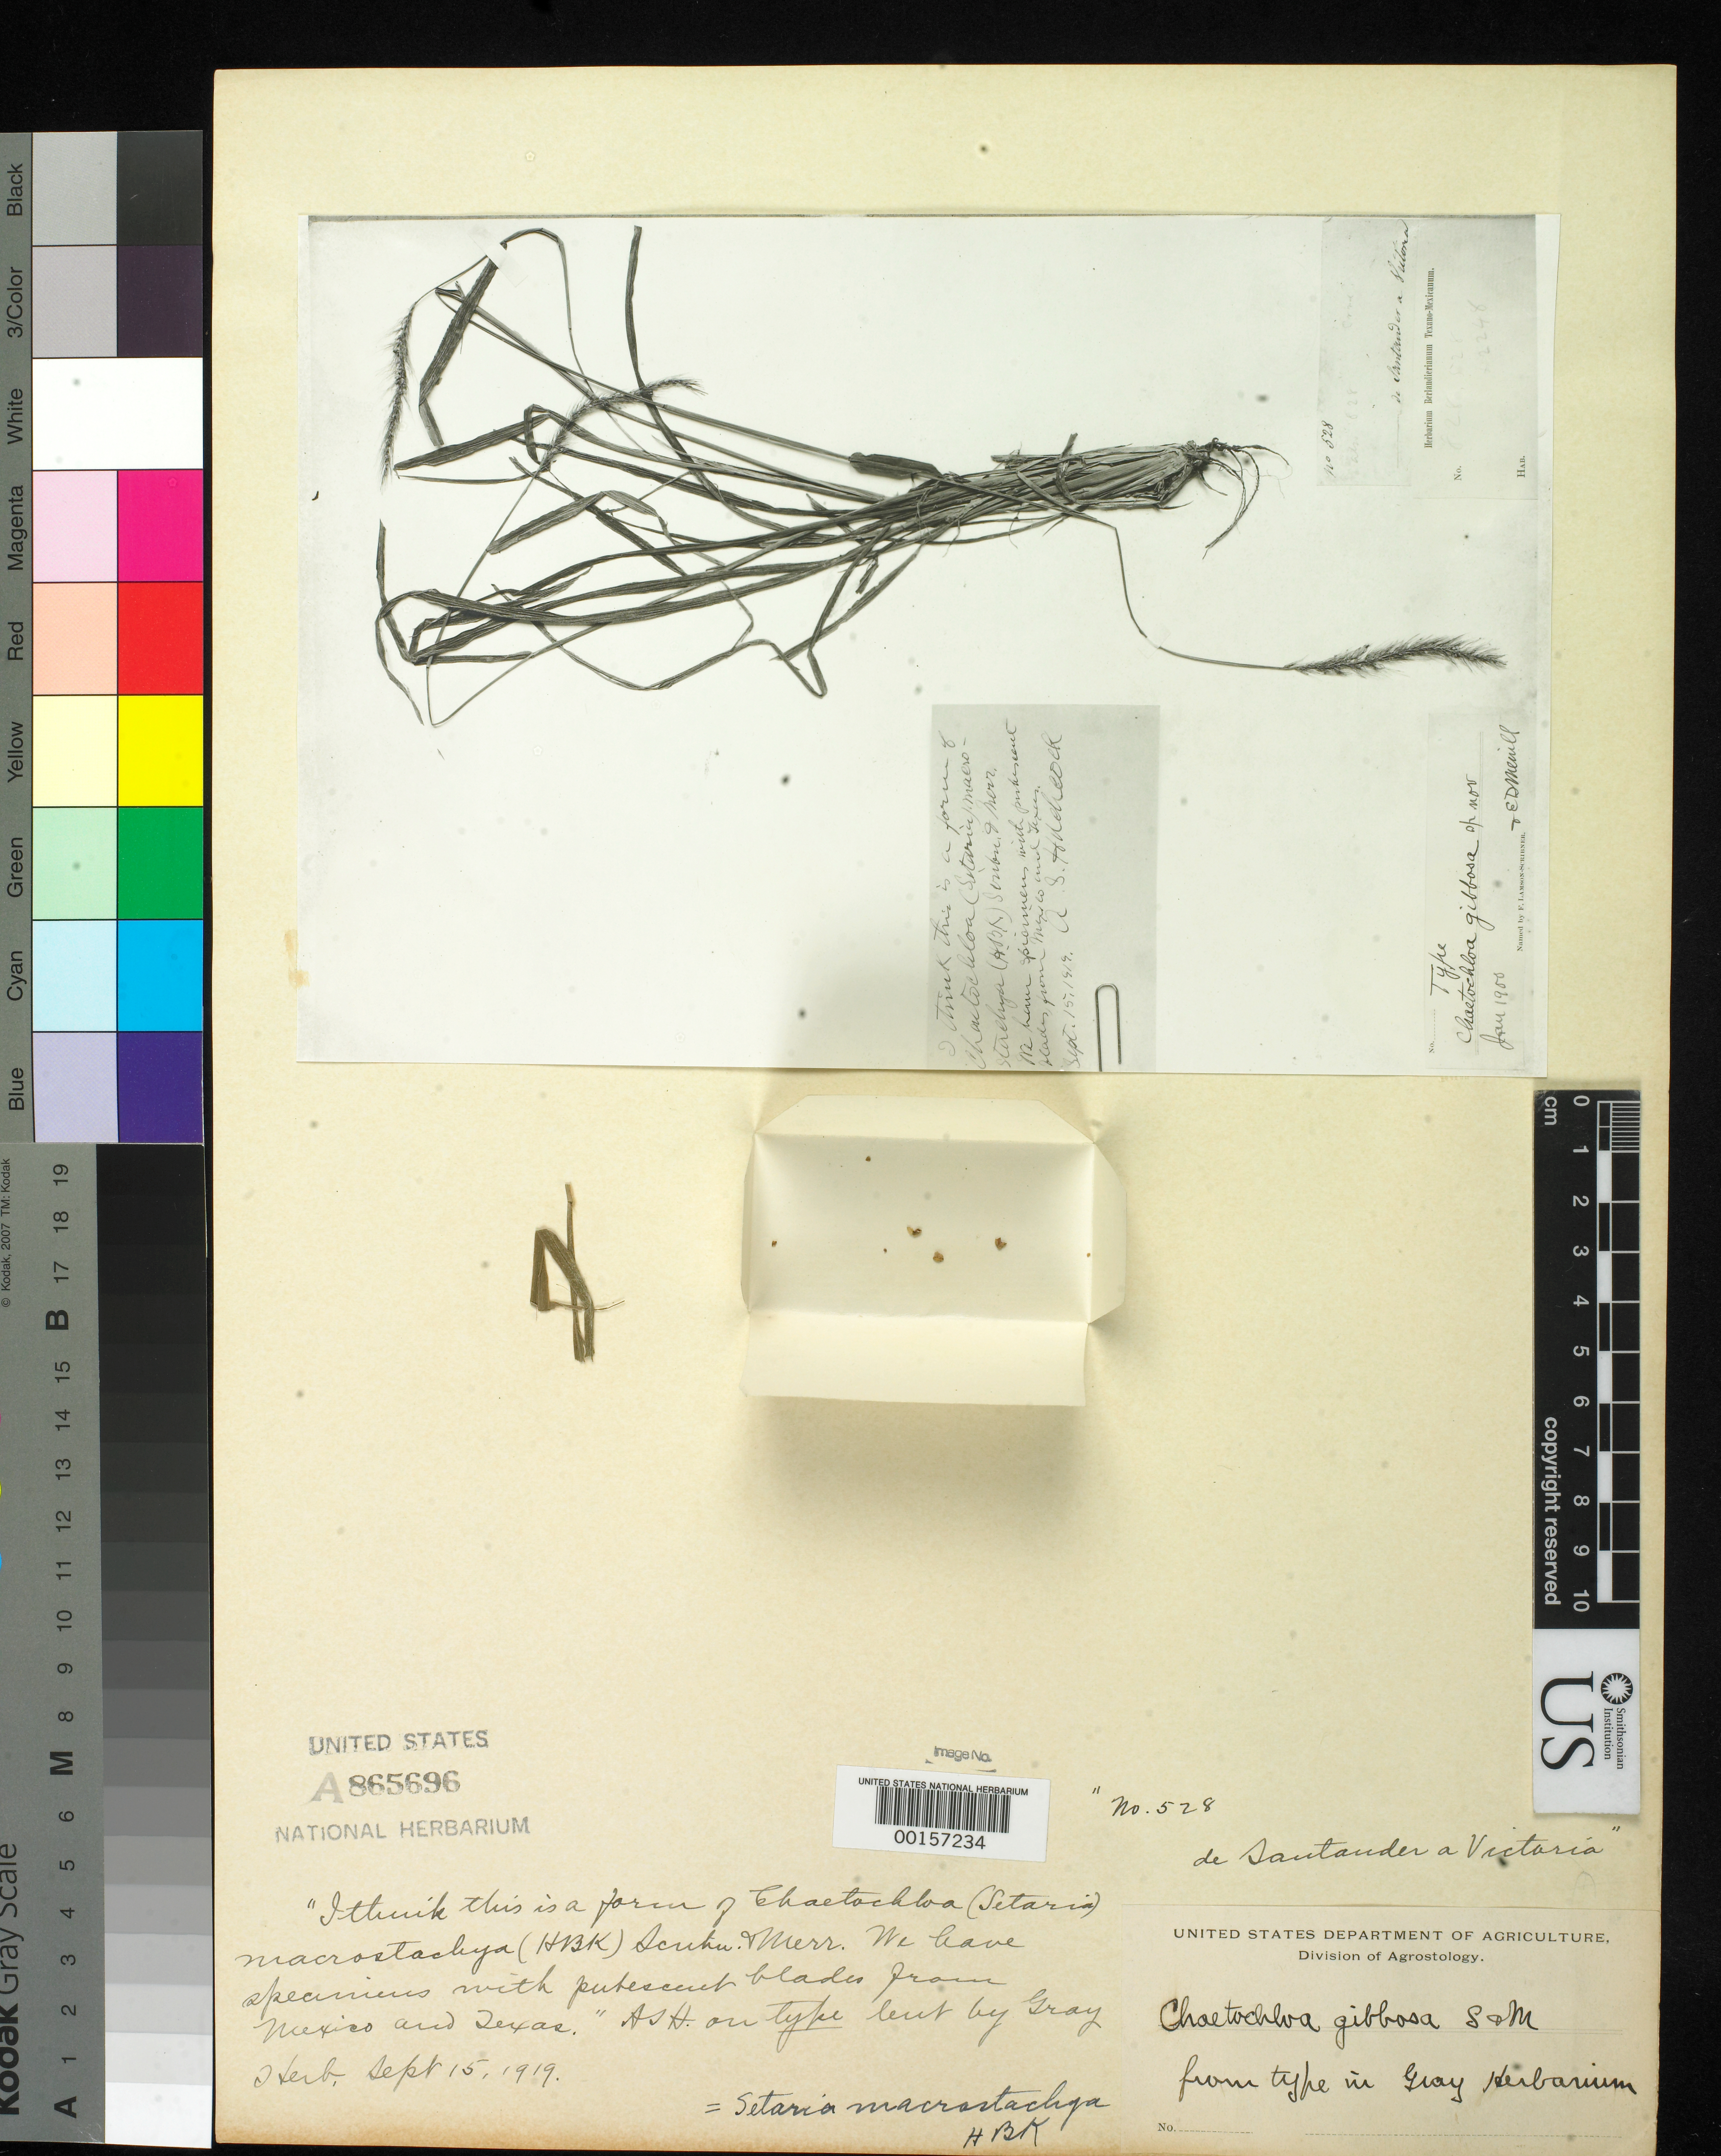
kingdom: Plantae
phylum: Tracheophyta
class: Liliopsida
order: Poales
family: Poaceae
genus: Chaetochloa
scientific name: Chaetochloa gibbosa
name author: Scribn. & Merr.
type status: Type Fragment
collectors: -. Santander a Victoria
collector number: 528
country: Mexico / United States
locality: Texas- Mexico.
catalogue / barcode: US 865696A